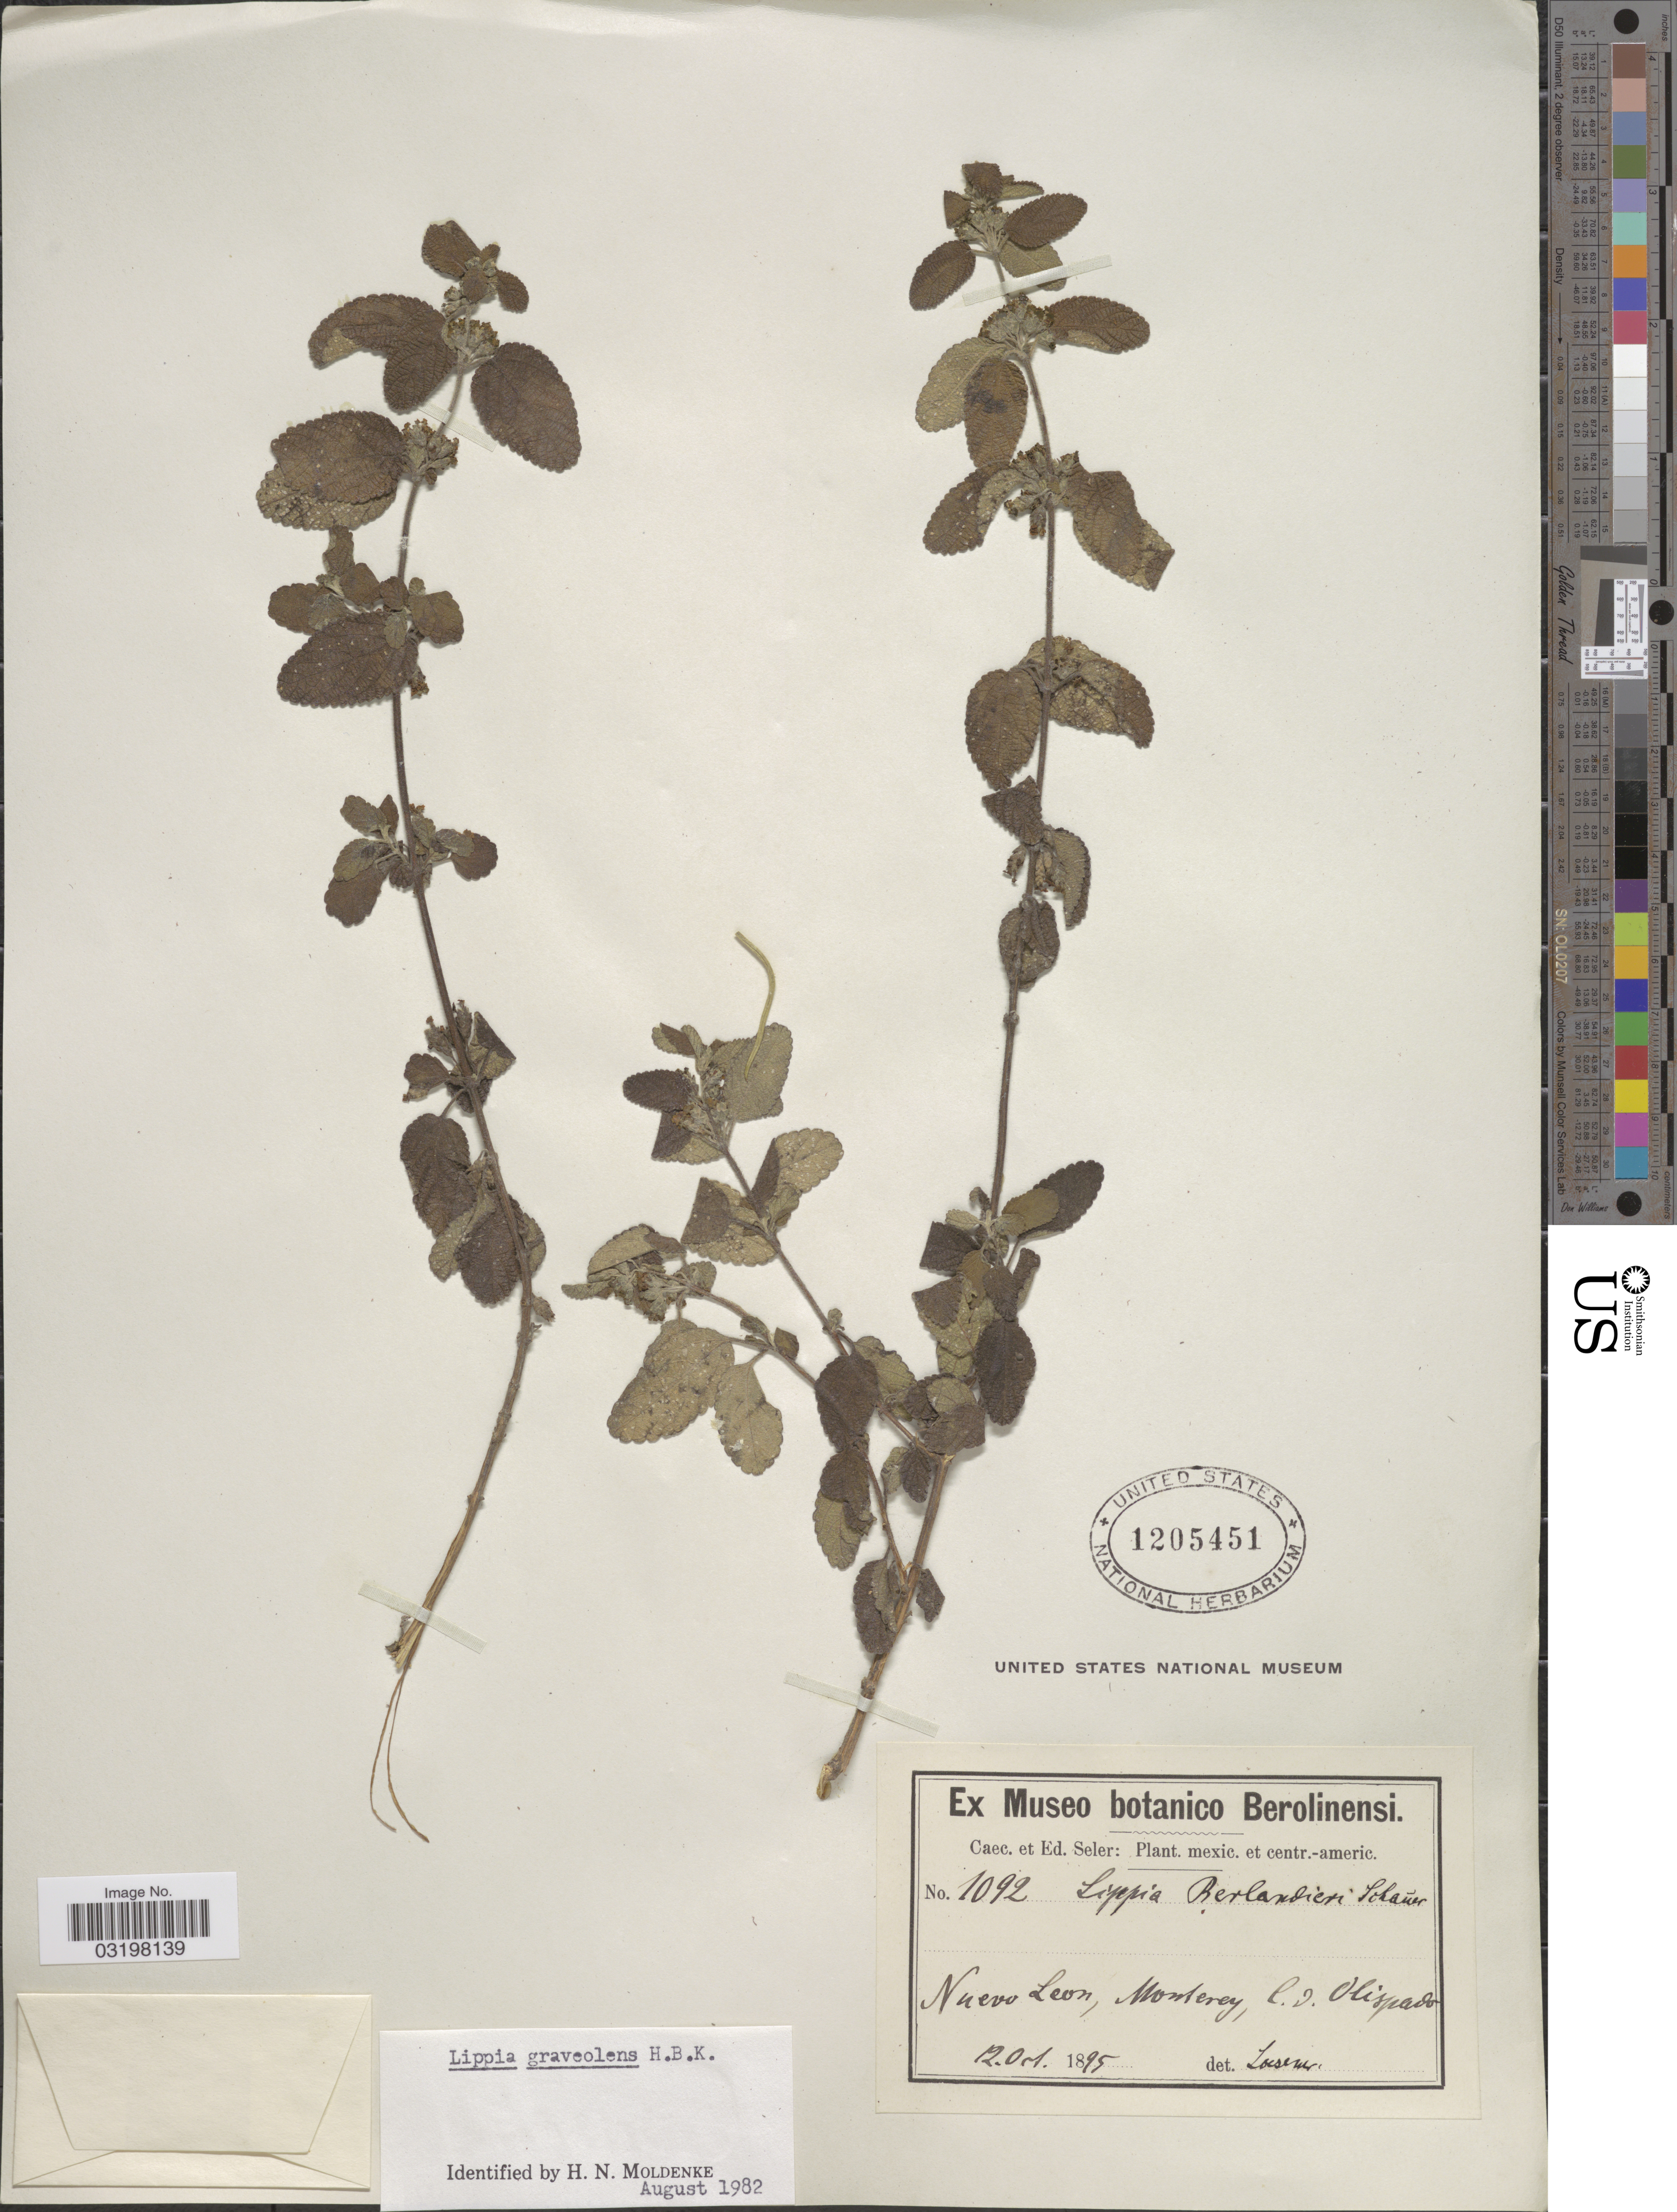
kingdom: Plantae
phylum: Tracheophyta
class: Magnoliopsida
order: Lamiales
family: Verbenaceae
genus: Lippia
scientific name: Lippia graveolens f. graveolens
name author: Kunth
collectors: ex Caec. et Ed Seler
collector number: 1092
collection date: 1895-10-12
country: Mexico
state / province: Nuevo León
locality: Monterey, C. O. Olispado.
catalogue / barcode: US 1205451